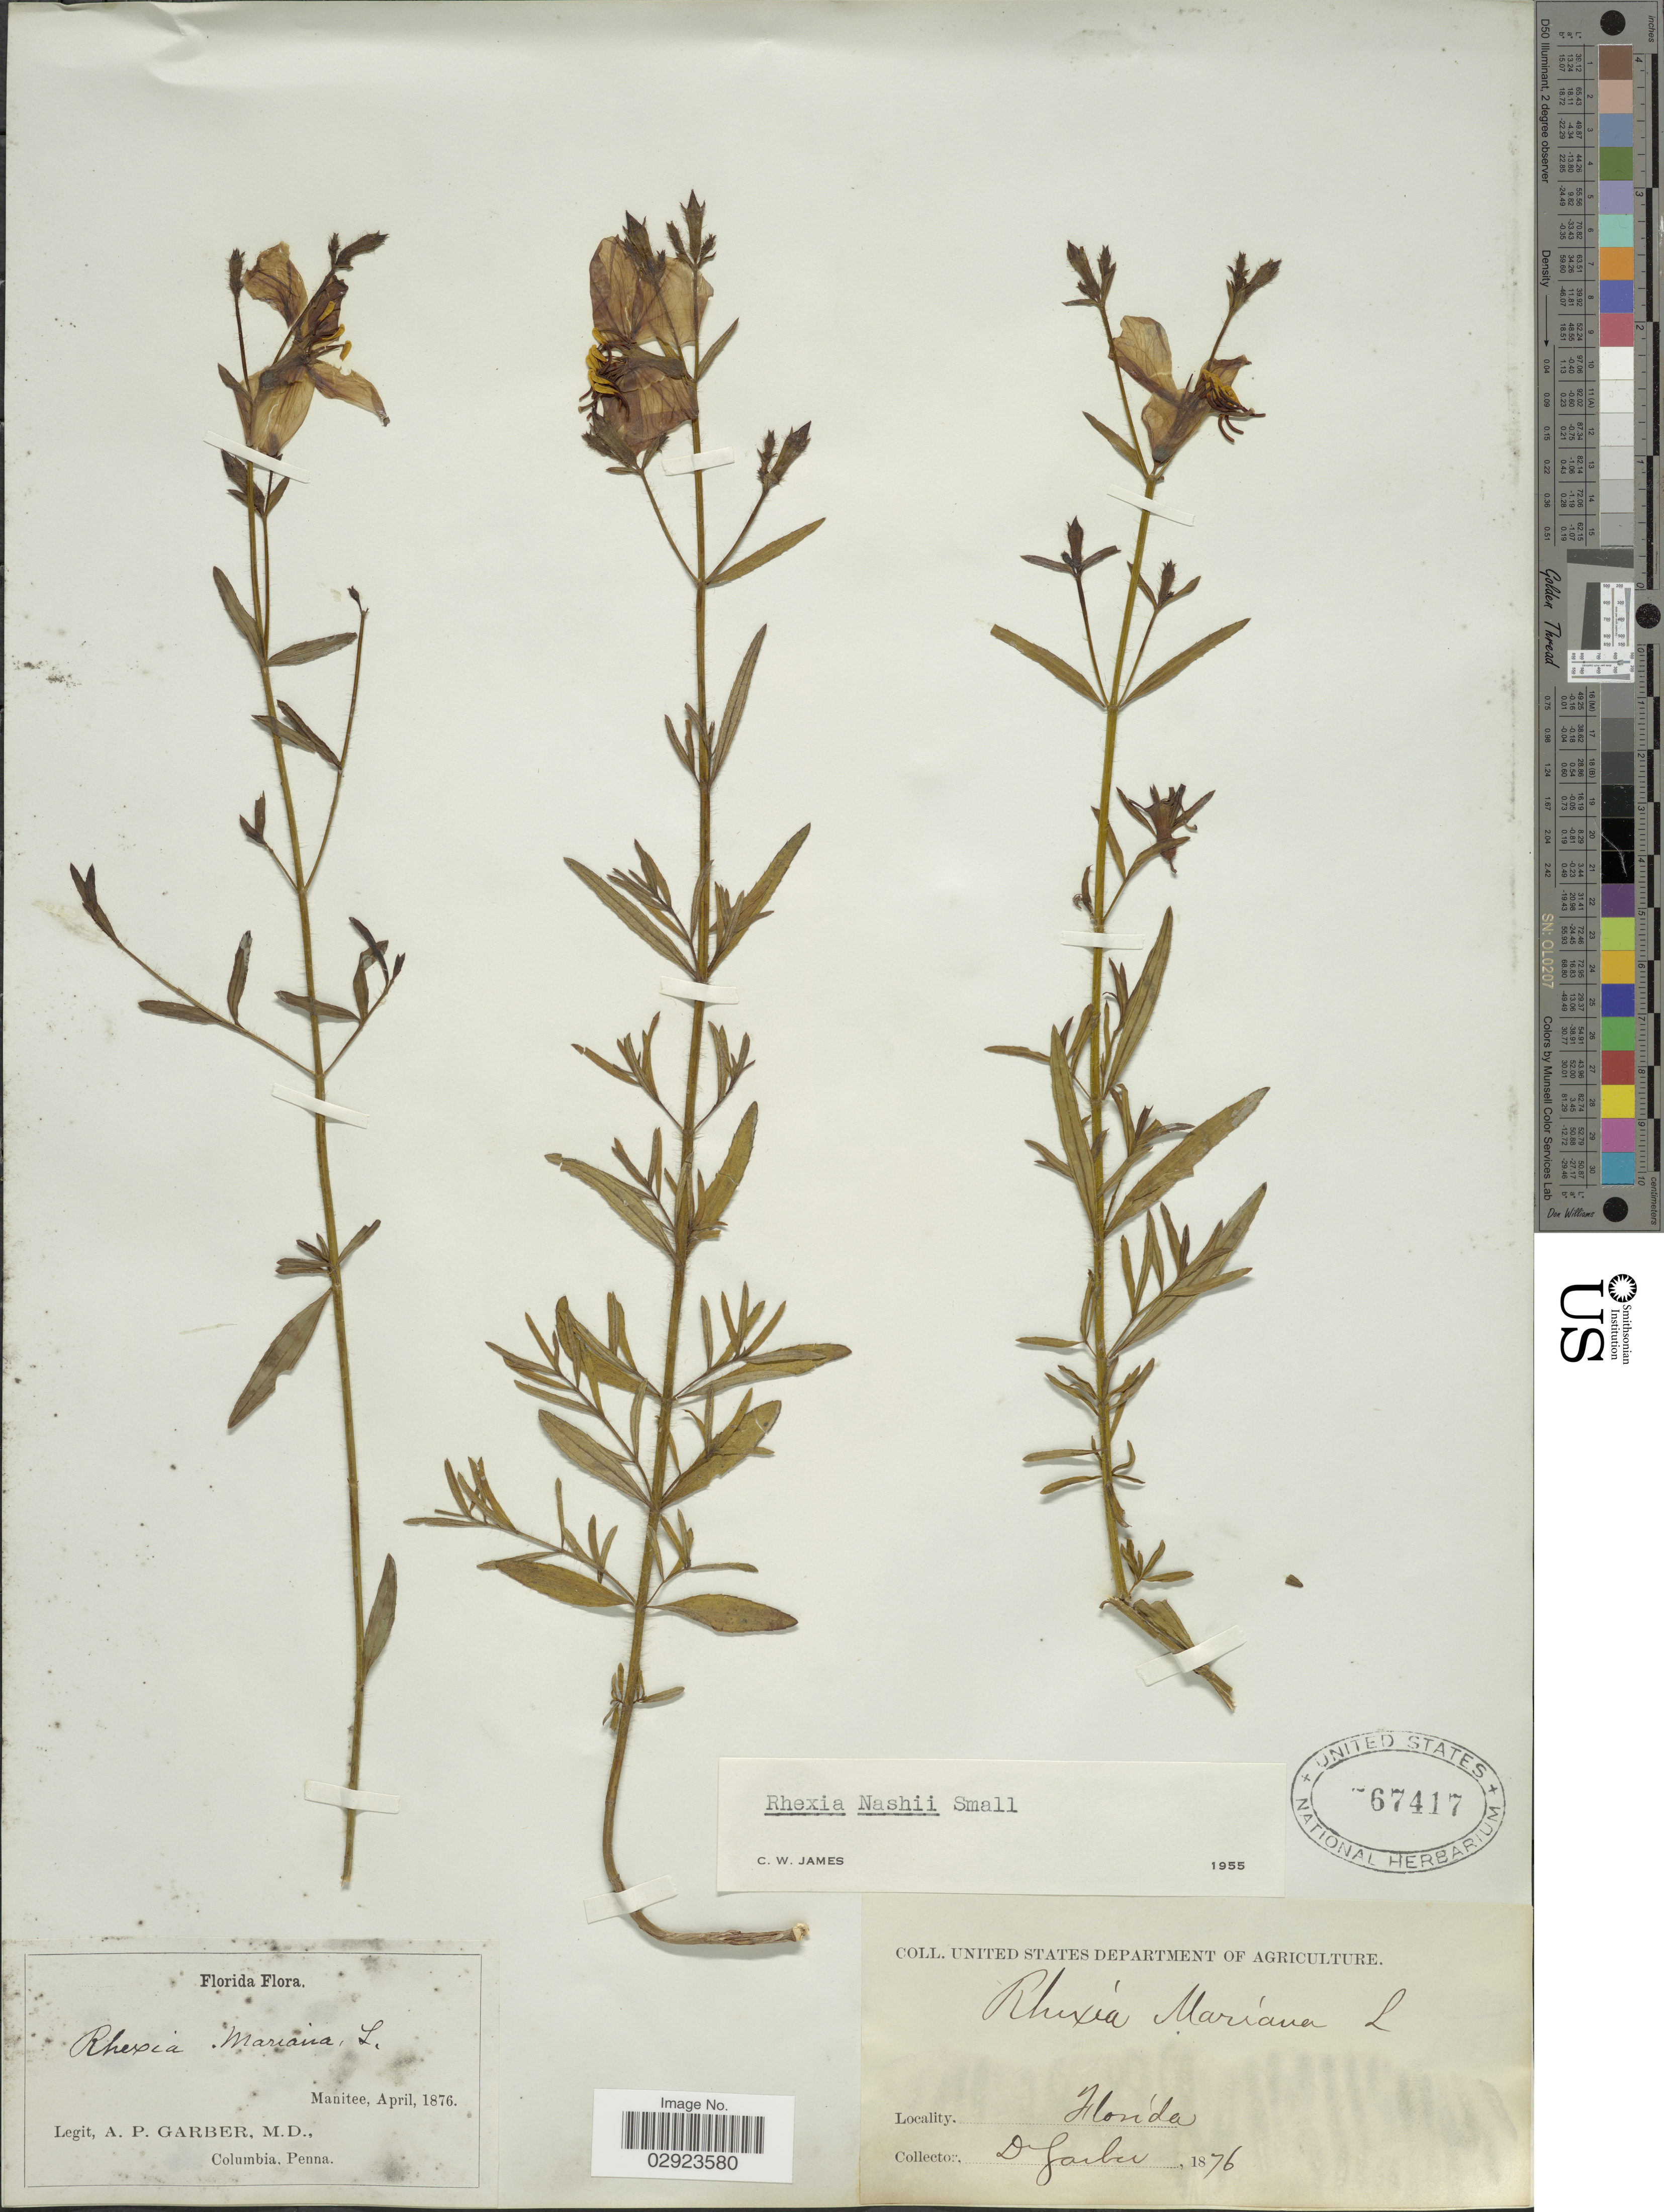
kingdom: Plantae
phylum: Tracheophyta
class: Magnoliopsida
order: Myrtales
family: Melastomataceae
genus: Rhexia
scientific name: Rhexia nashii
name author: Small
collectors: A. P. Garber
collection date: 1876-04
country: United States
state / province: Florida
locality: Manitee.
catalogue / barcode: US 67417